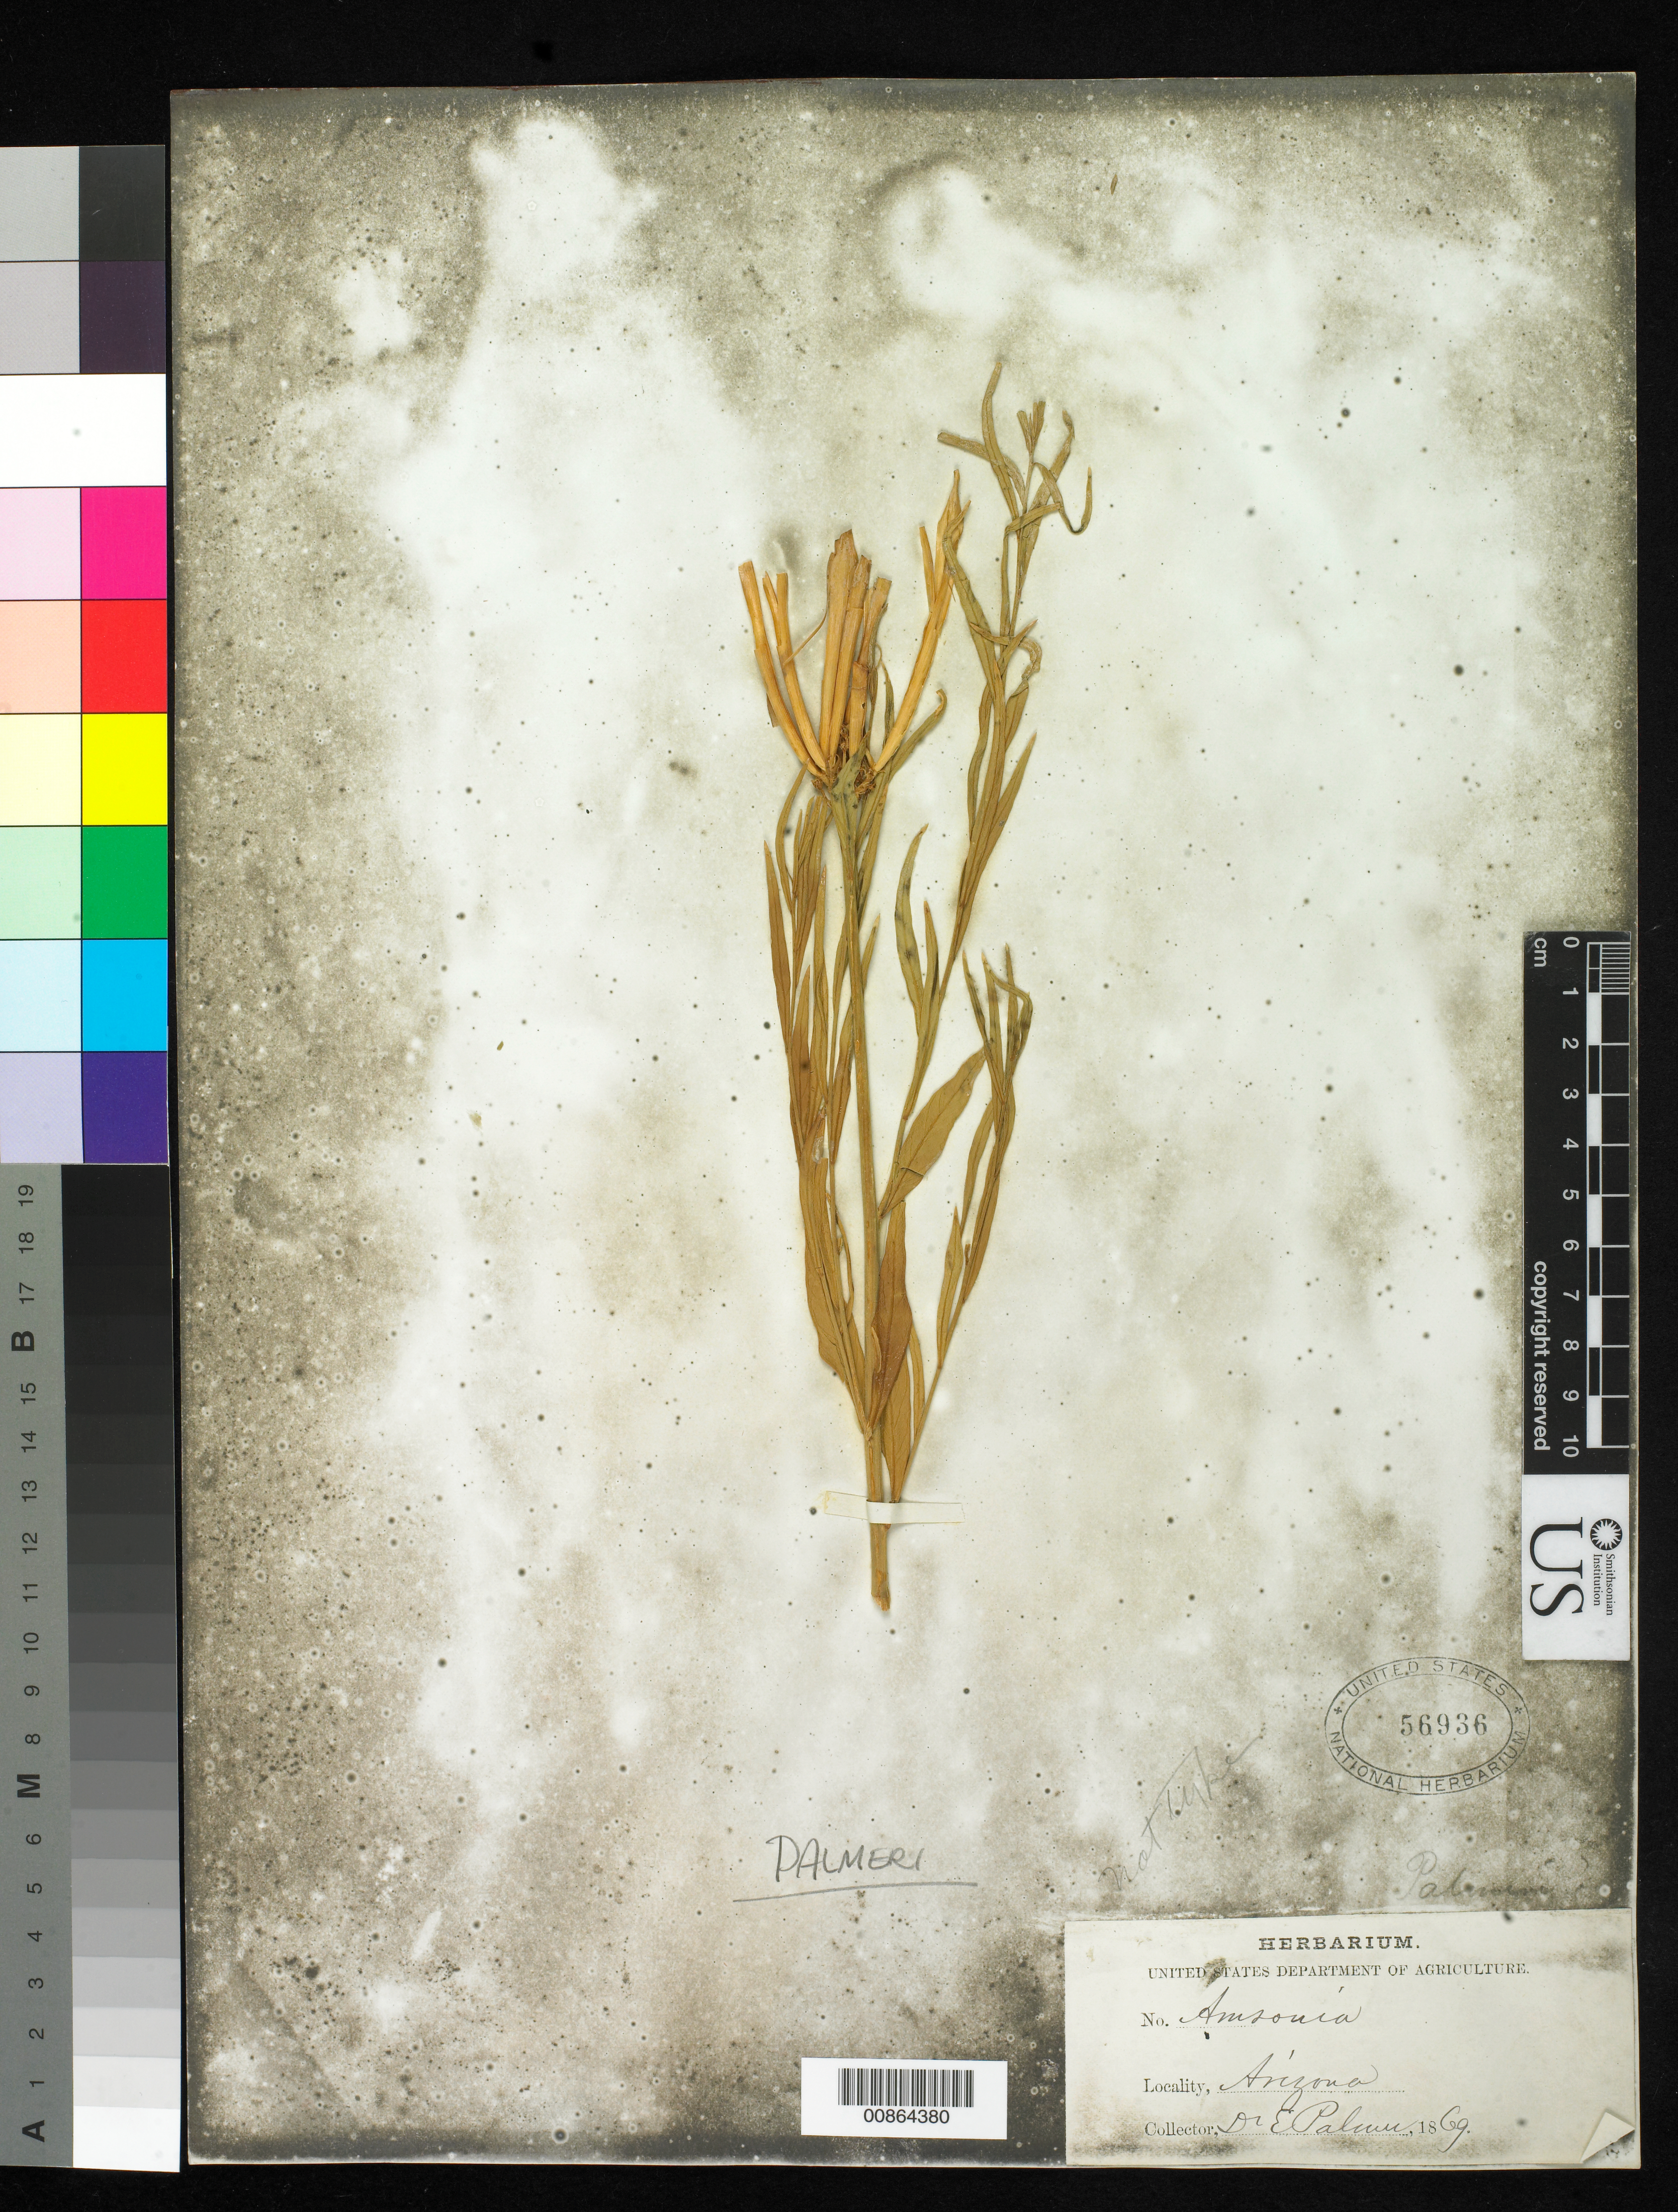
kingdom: Plantae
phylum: Tracheophyta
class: Magnoliopsida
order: Gentianales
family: Apocynaceae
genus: Amsonia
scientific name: Amsonia palmeri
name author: A. Gray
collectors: E. Palmer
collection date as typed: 1869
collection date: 1869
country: United States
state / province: Arizona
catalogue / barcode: US 56936